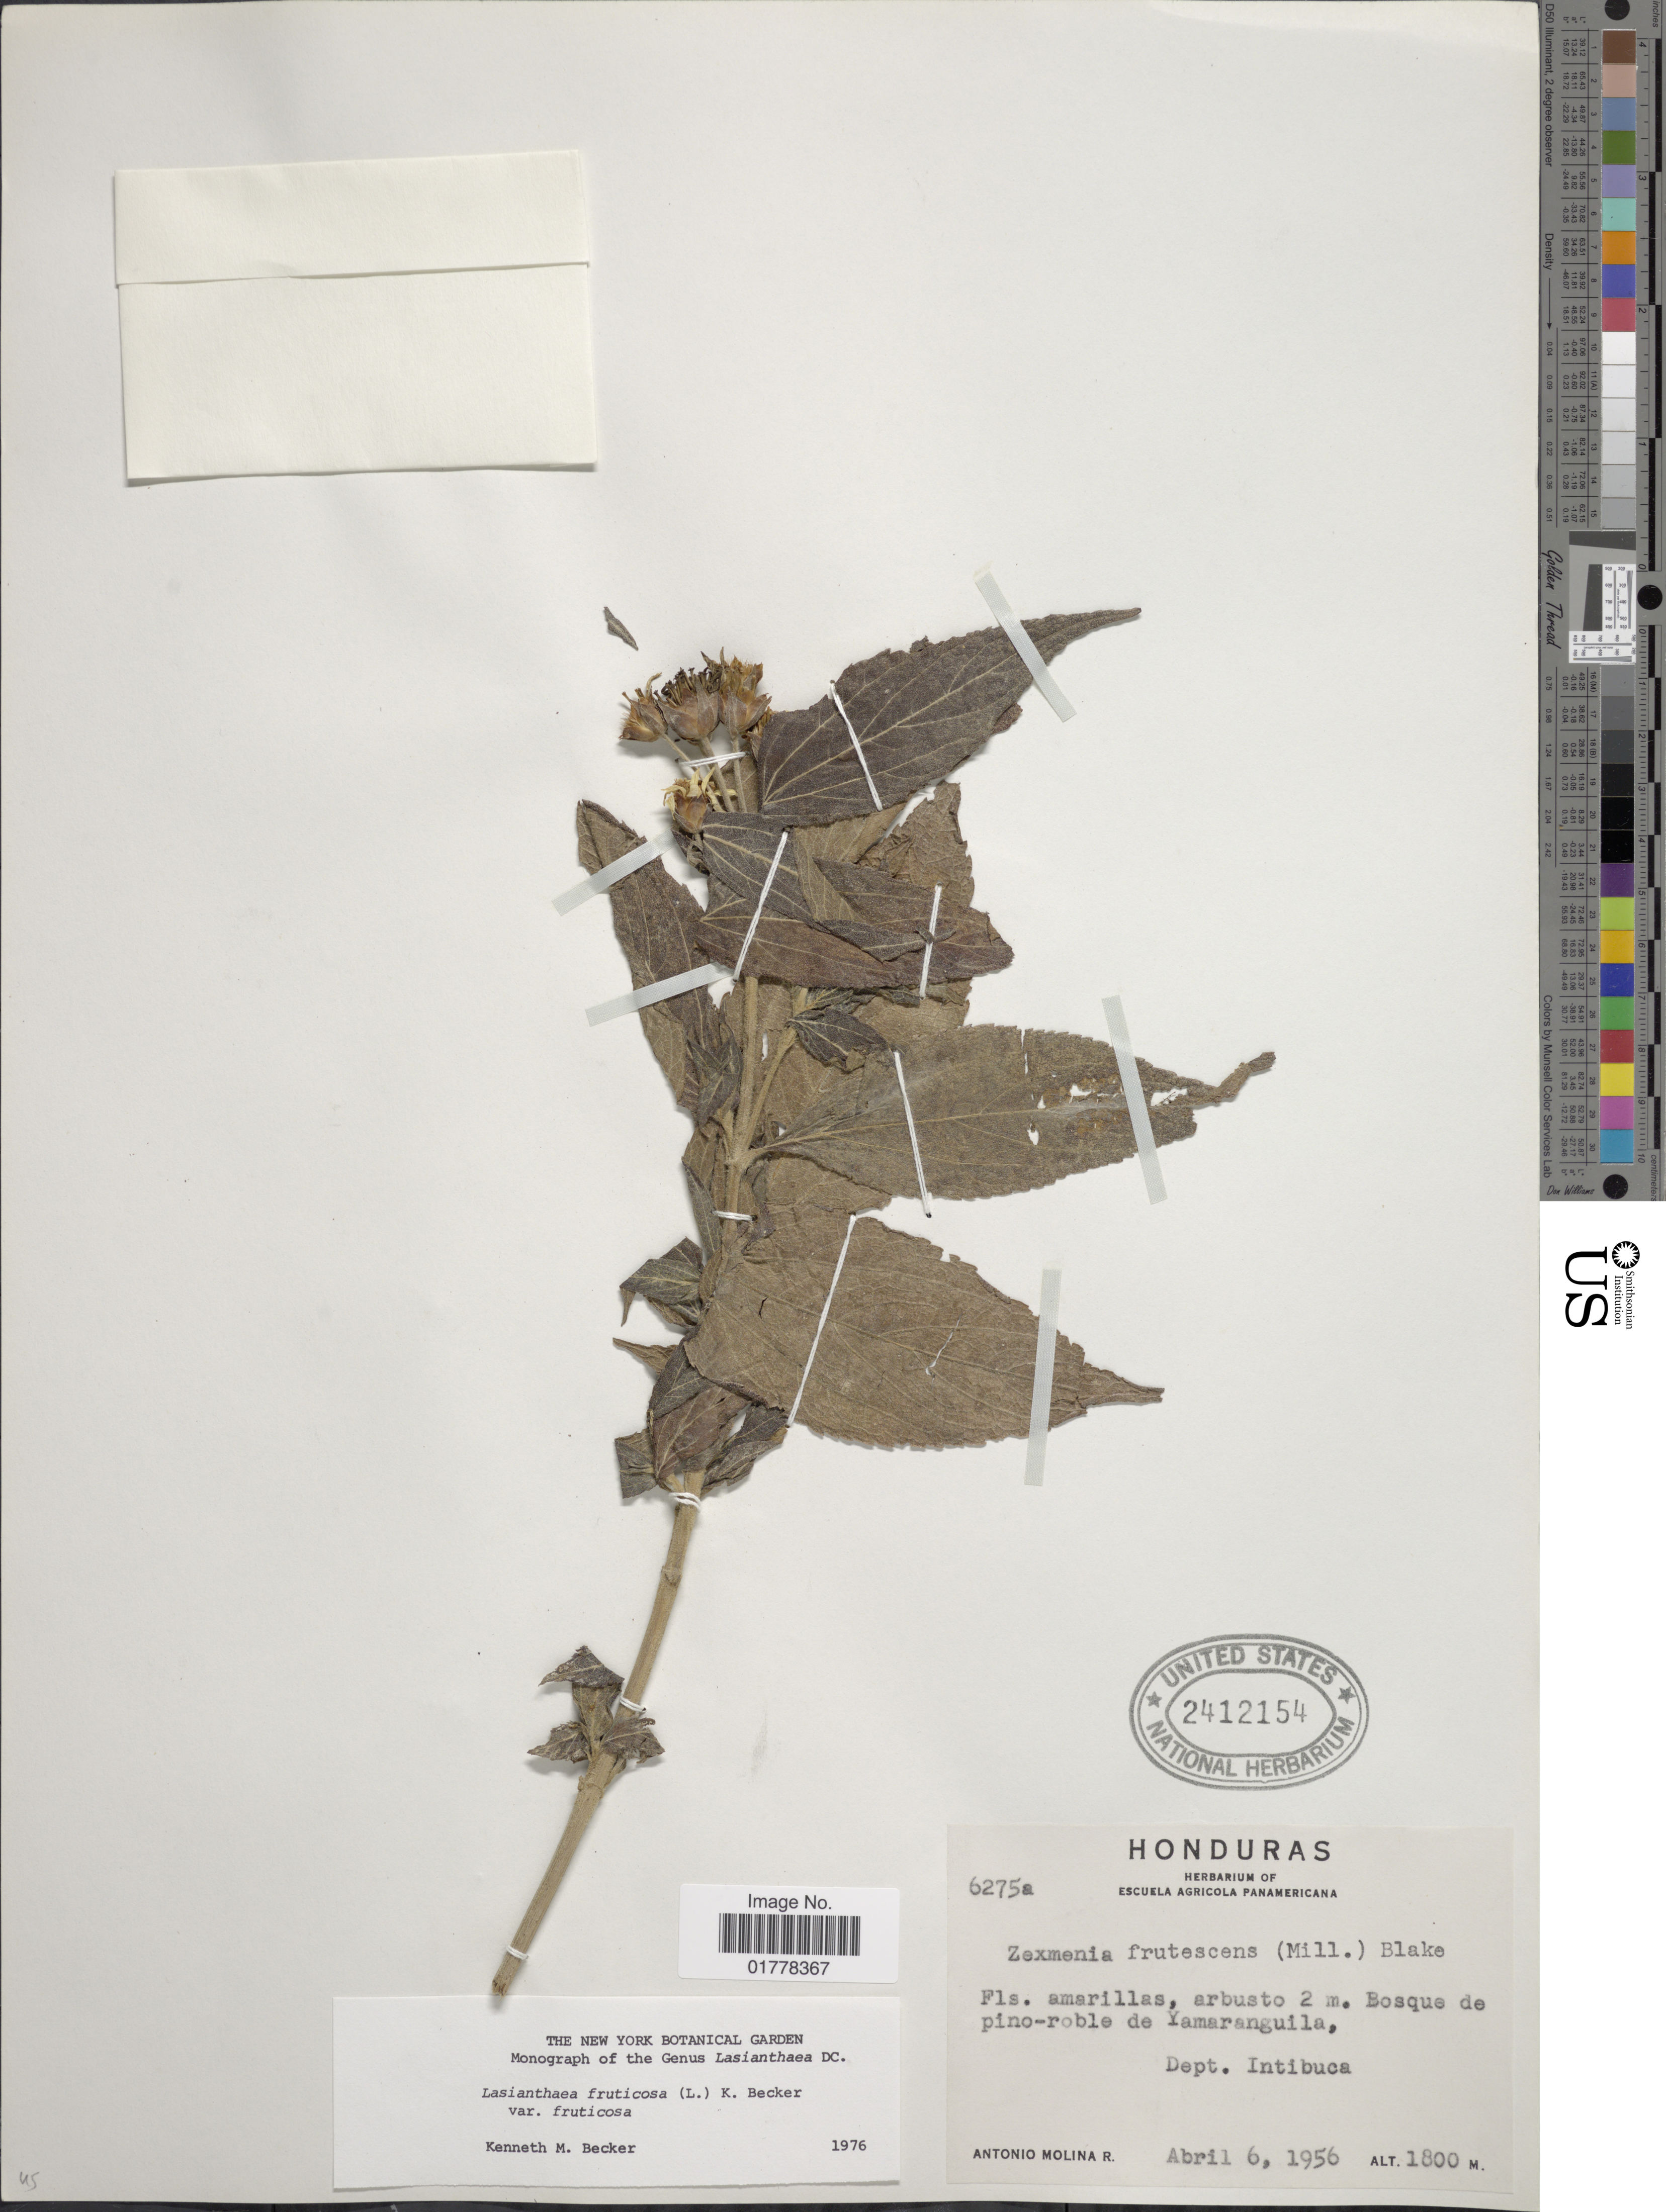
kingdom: Plantae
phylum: Tracheophyta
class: Magnoliopsida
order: Asterales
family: Asteraceae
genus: Lasianthaea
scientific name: Lasianthaea fruticosa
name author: (L.) K.M. Becker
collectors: A. Molina R.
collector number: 6275a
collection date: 1956-04-06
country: Honduras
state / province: Intibuca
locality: Bosque de pino-roble de Yamaranguila, Dept. Intibuca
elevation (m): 1800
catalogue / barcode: US 2412154